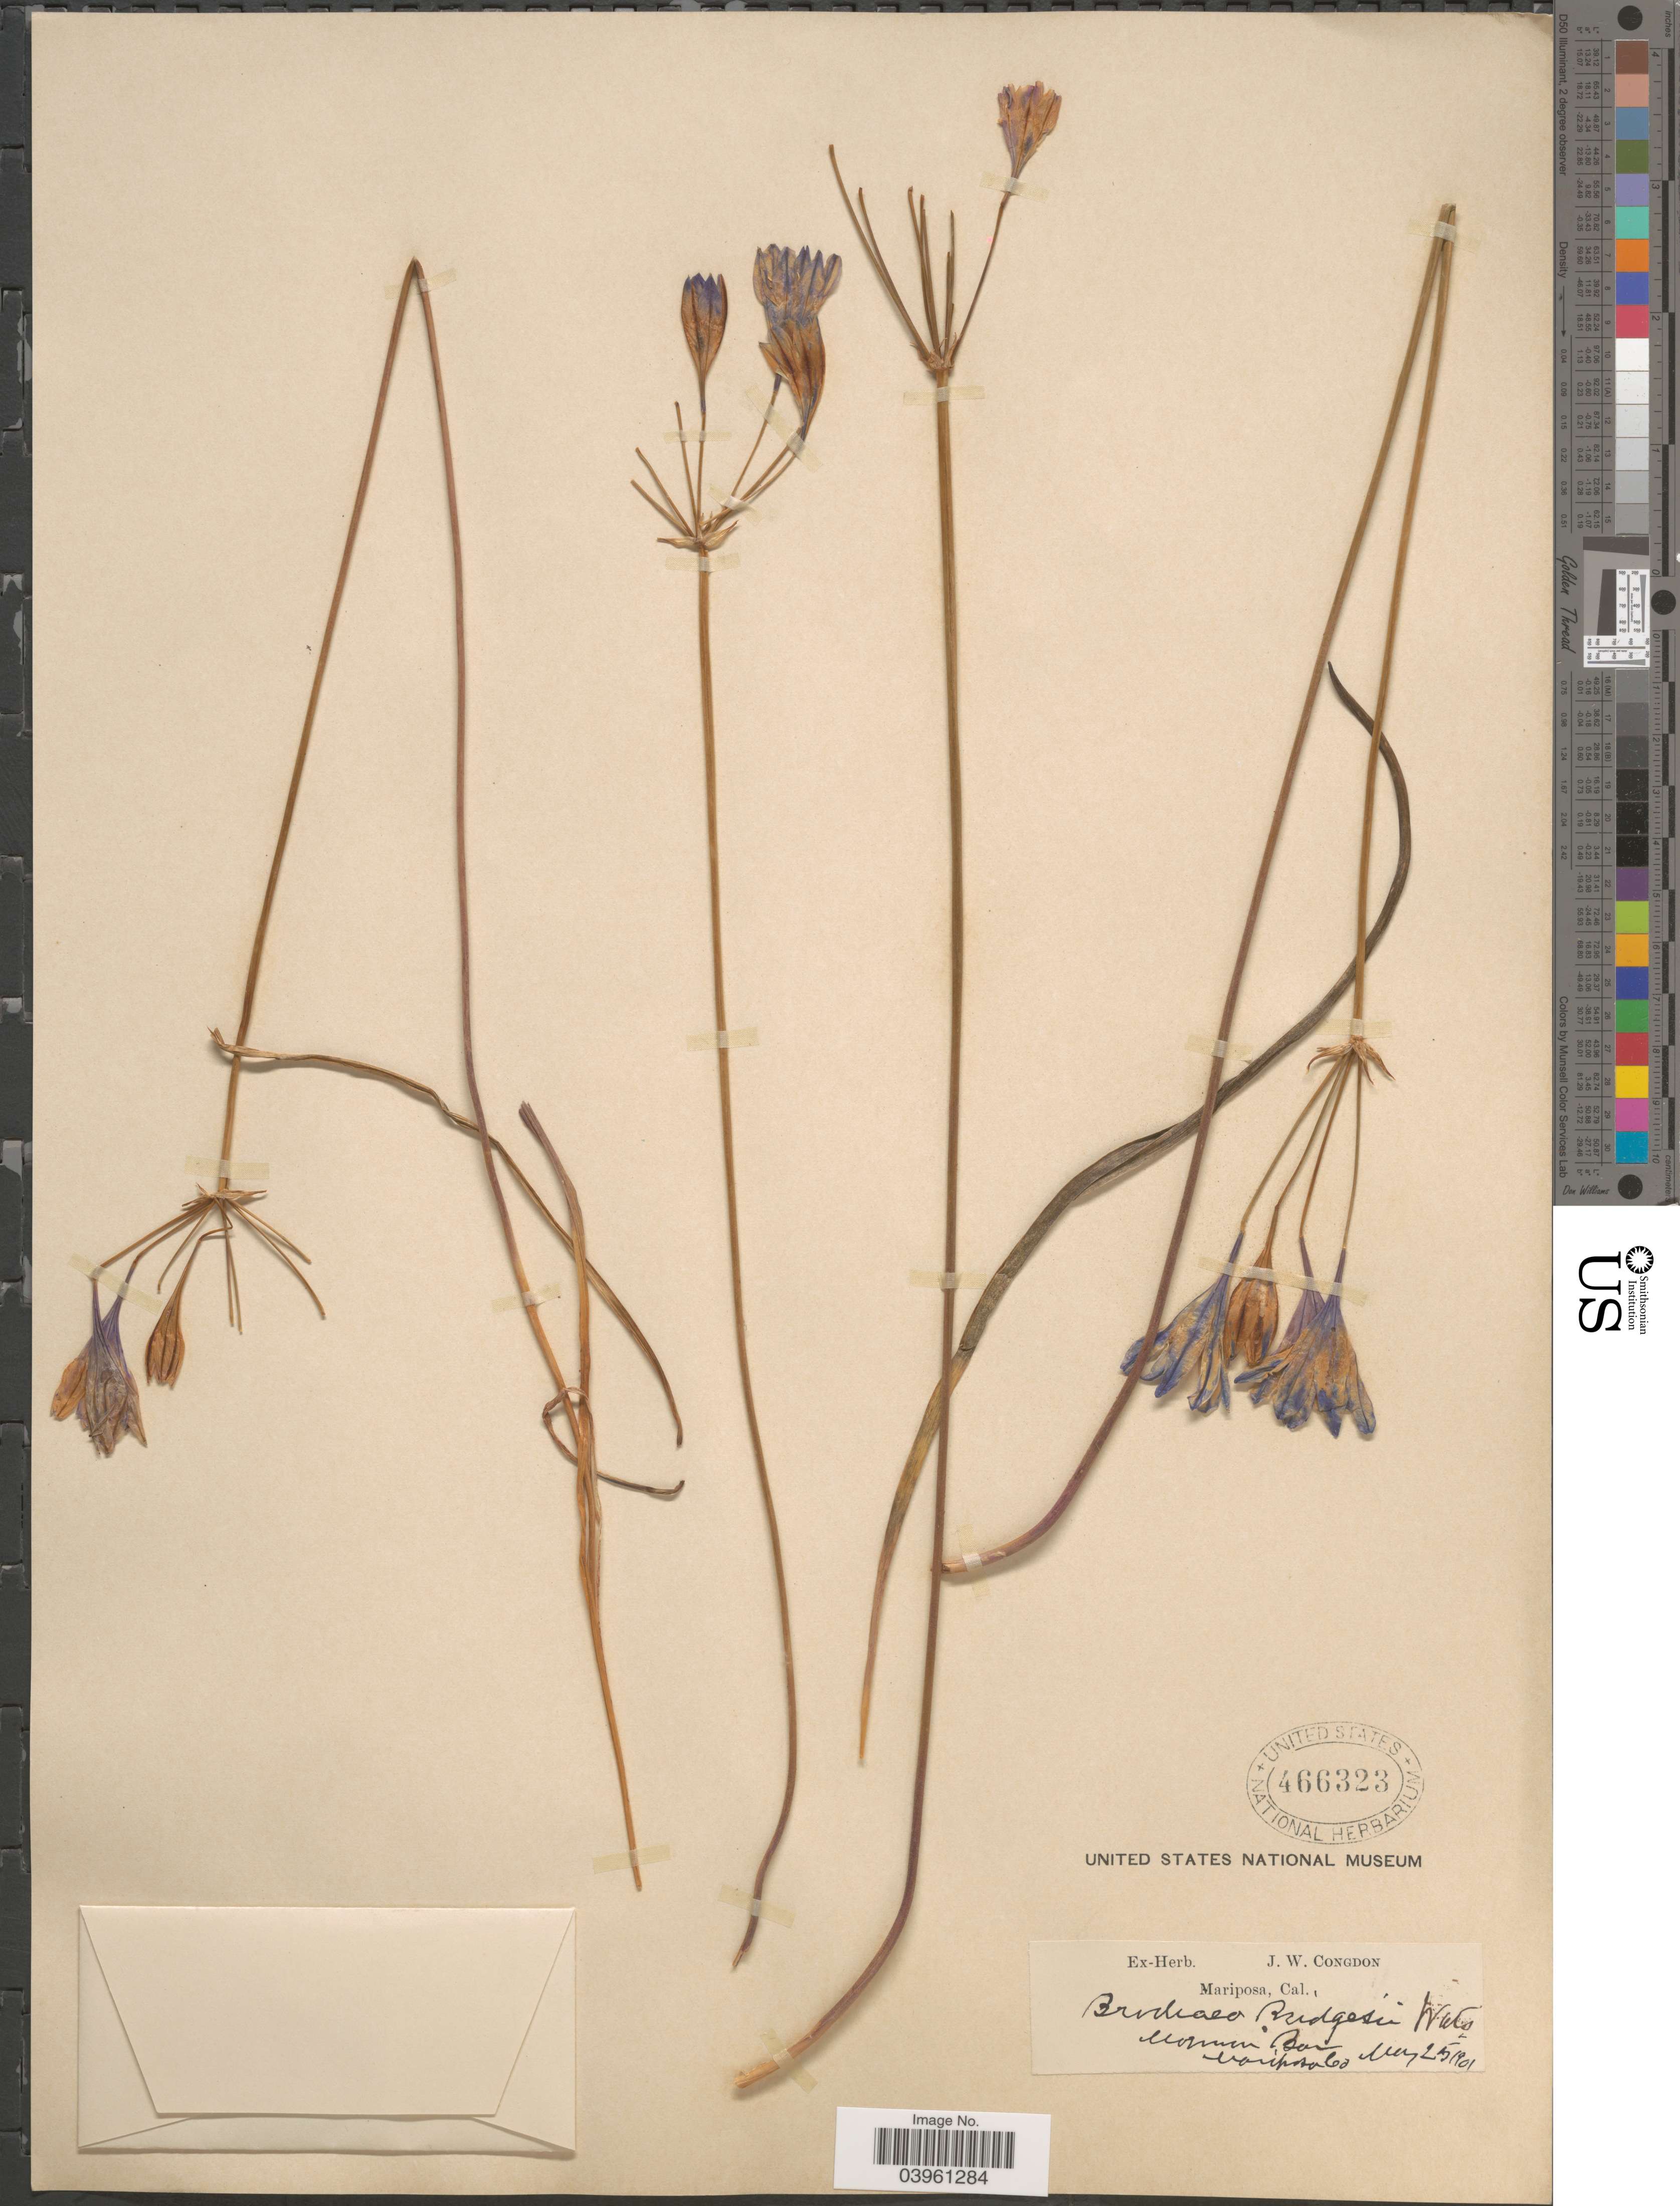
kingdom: Plantae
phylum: Tracheophyta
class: Liliopsida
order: Asparagales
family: Asparagaceae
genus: Triteleia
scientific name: Triteleia bridgesii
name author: (S. Watson) Greene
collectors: ex herb. J. W. Congdon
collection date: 1901-05-25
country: United States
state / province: California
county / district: Mariposa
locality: Mormon Bar. Mariposa Co.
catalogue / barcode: US 466323